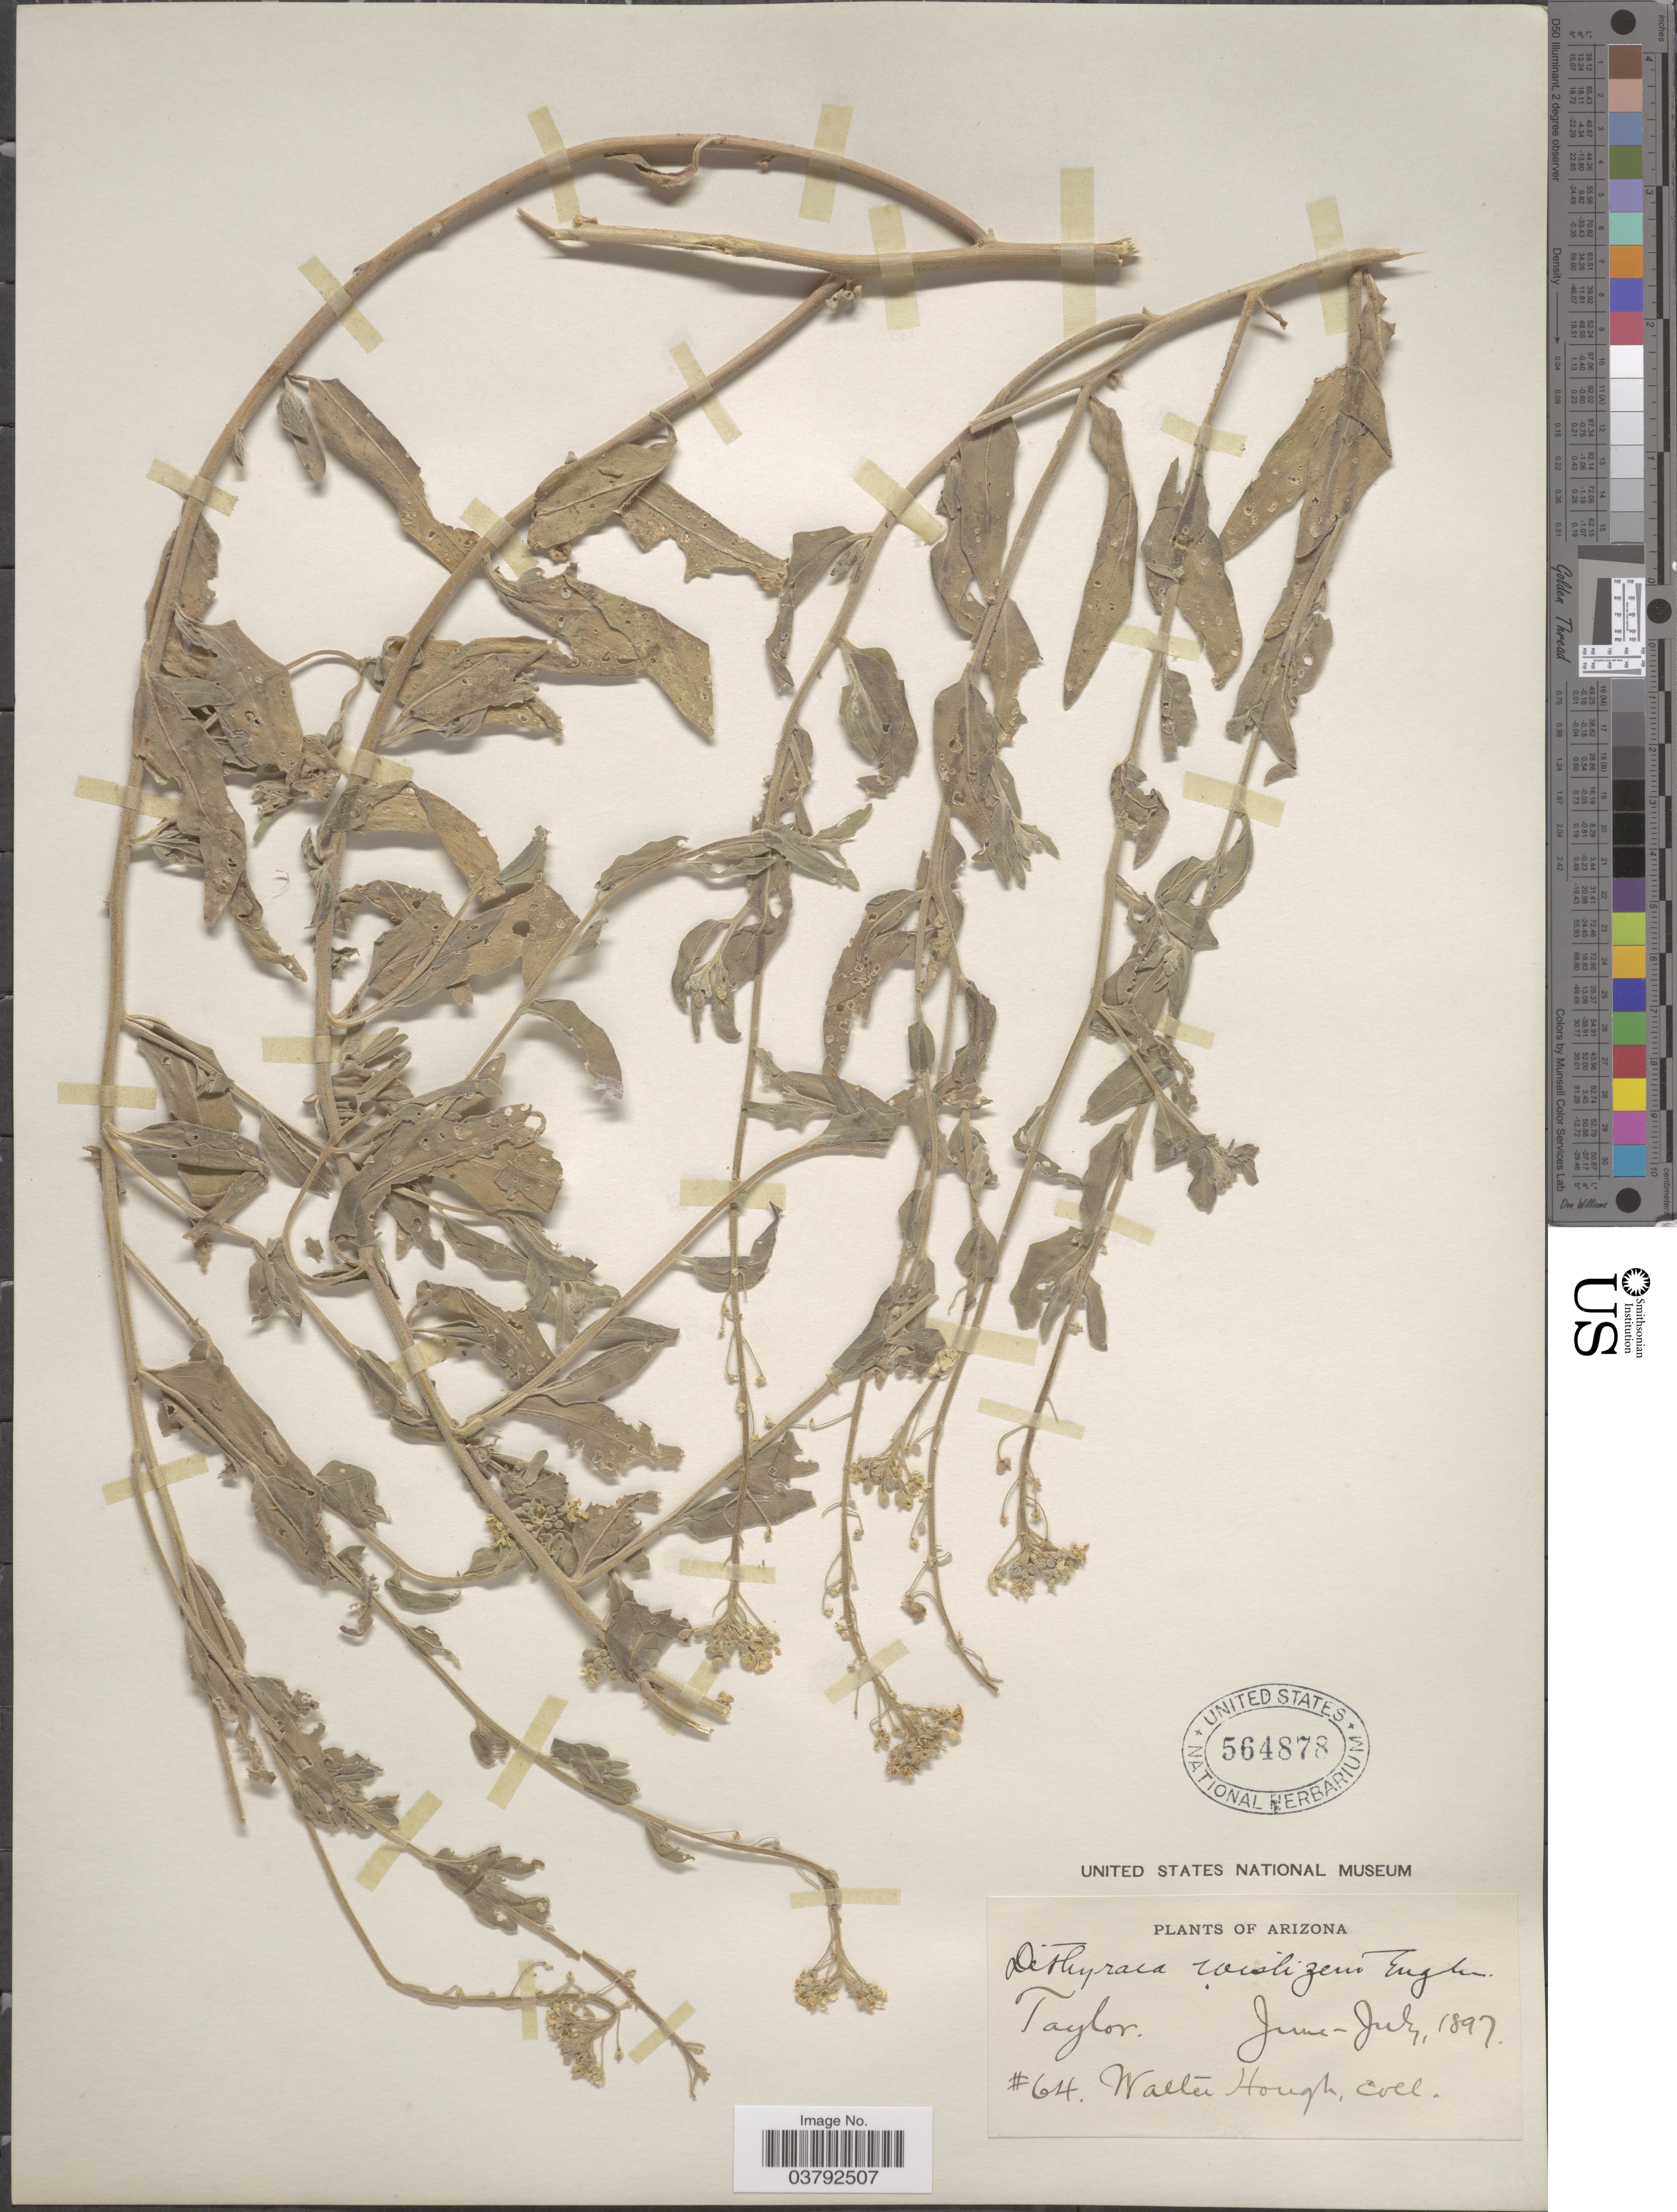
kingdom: Plantae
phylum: Tracheophyta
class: Magnoliopsida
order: Brassicales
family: Brassicaceae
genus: Dithyrea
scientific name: Dithyrea wislizeni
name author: Engelm.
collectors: W. Hough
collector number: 64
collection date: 1897-06/1897-07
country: United States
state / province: Arizona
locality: Taylor.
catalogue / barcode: US 564878